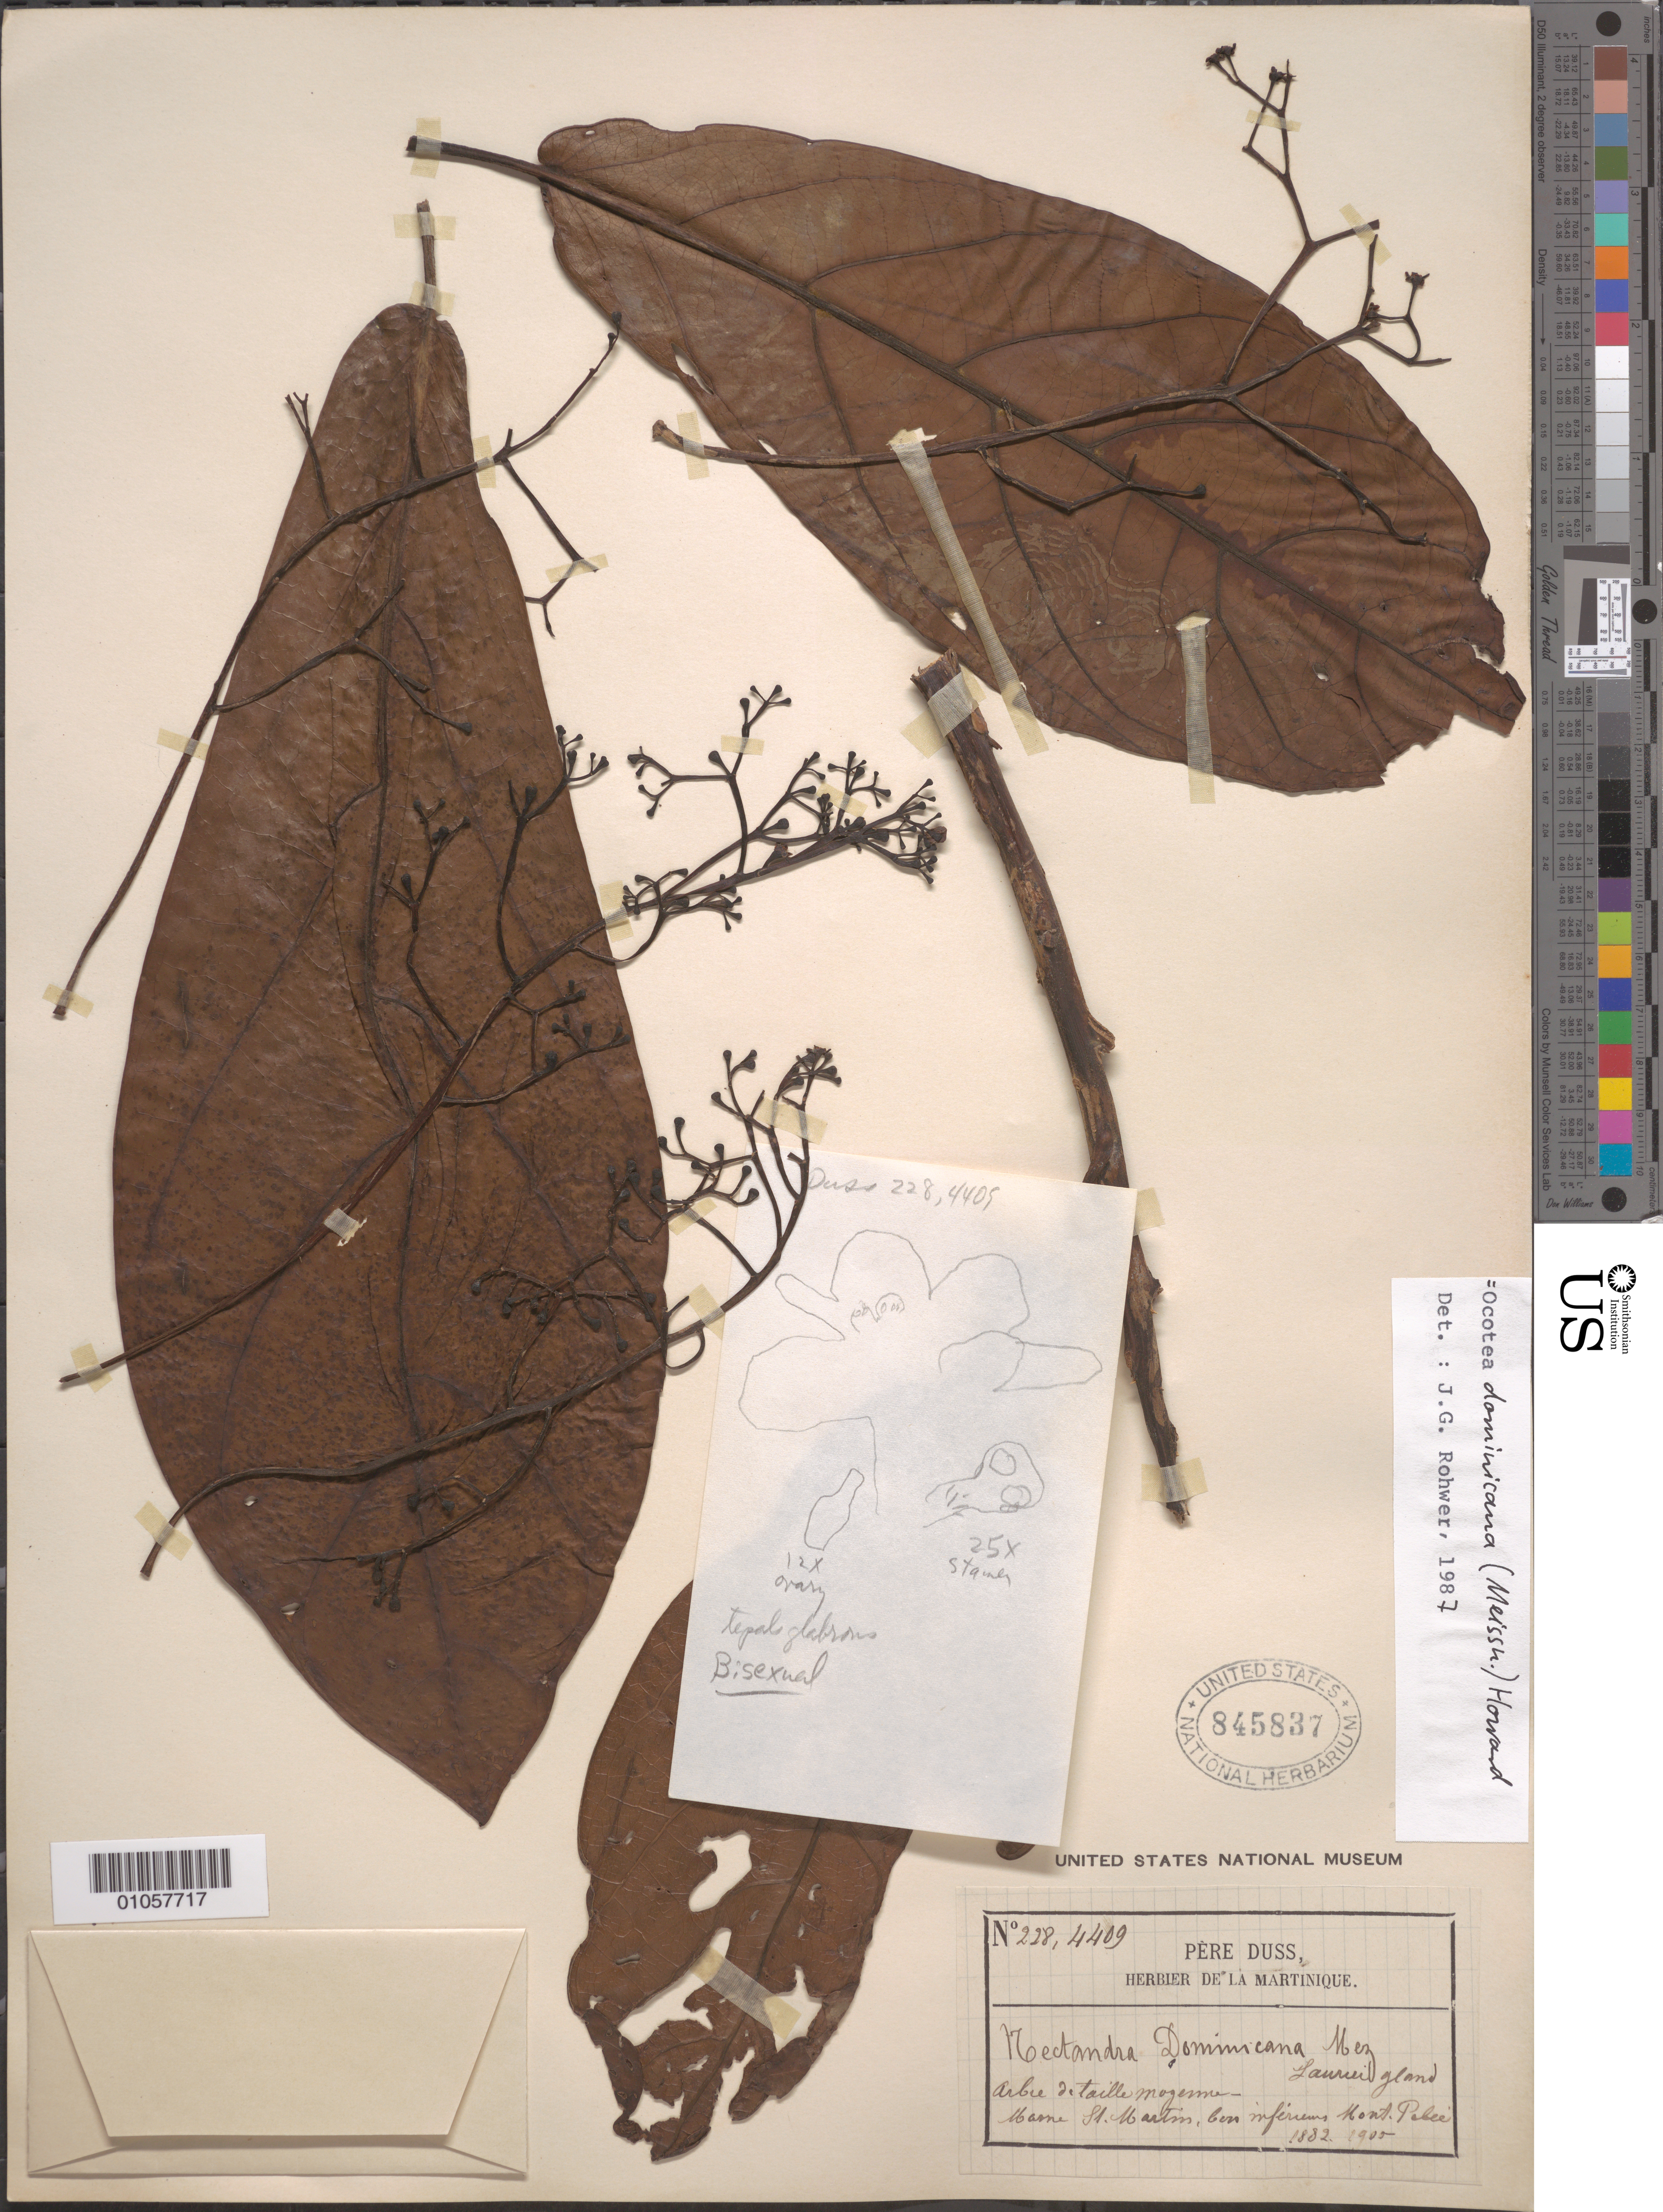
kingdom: Plantae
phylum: Tracheophyta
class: Magnoliopsida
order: Laurales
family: Lauraceae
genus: Ocotea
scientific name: Ocotea dominicana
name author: (Meisn.) R.A. Howard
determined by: Rohwer, J. G.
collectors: Père Duss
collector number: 228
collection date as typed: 1882 to -- --- 1900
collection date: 1882/1900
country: Martinique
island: Martinique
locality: Morne St. Martin, inférieur Mont Pelee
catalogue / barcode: US 845837